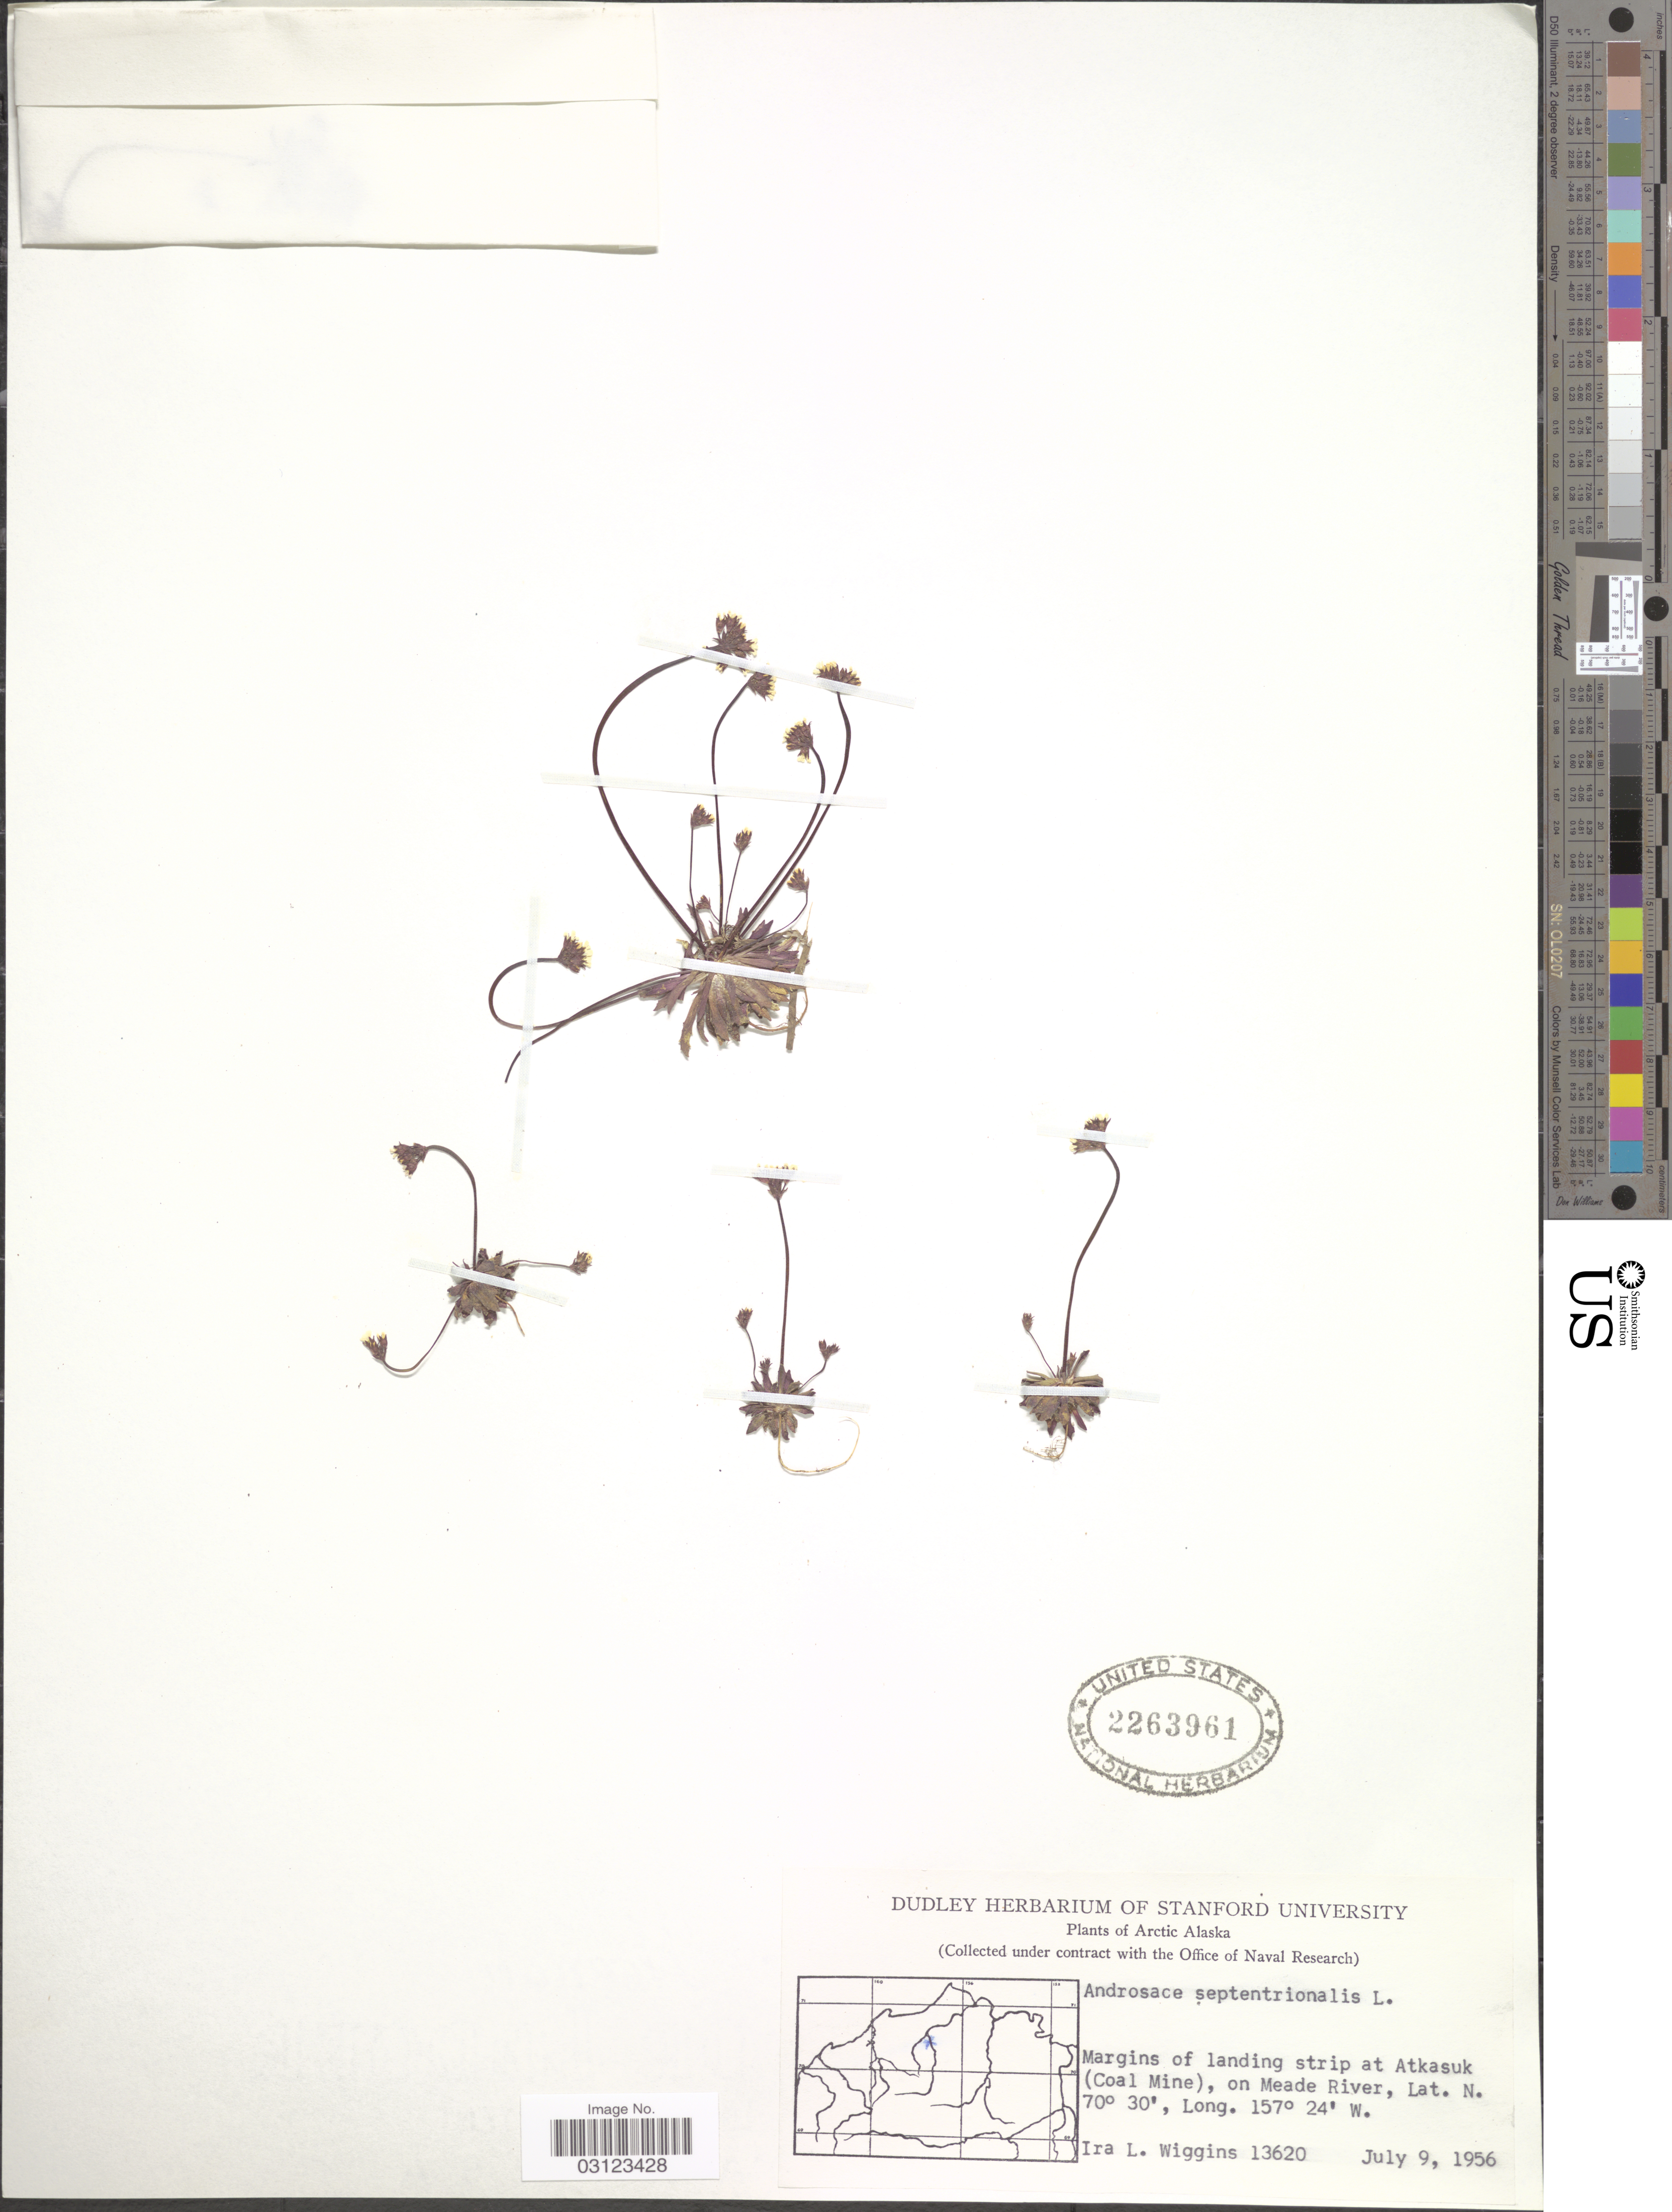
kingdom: Plantae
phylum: Tracheophyta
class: Magnoliopsida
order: Ericales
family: Primulaceae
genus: Androsace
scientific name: Androsace septentrionalis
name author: L.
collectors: I. L. Wiggins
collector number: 13620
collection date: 1956-07-09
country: United States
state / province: Alaska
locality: Arctic Alaska. Margins of landing strip at Atkasuk (Coal Mine), on Meade River.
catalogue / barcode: US 2263961